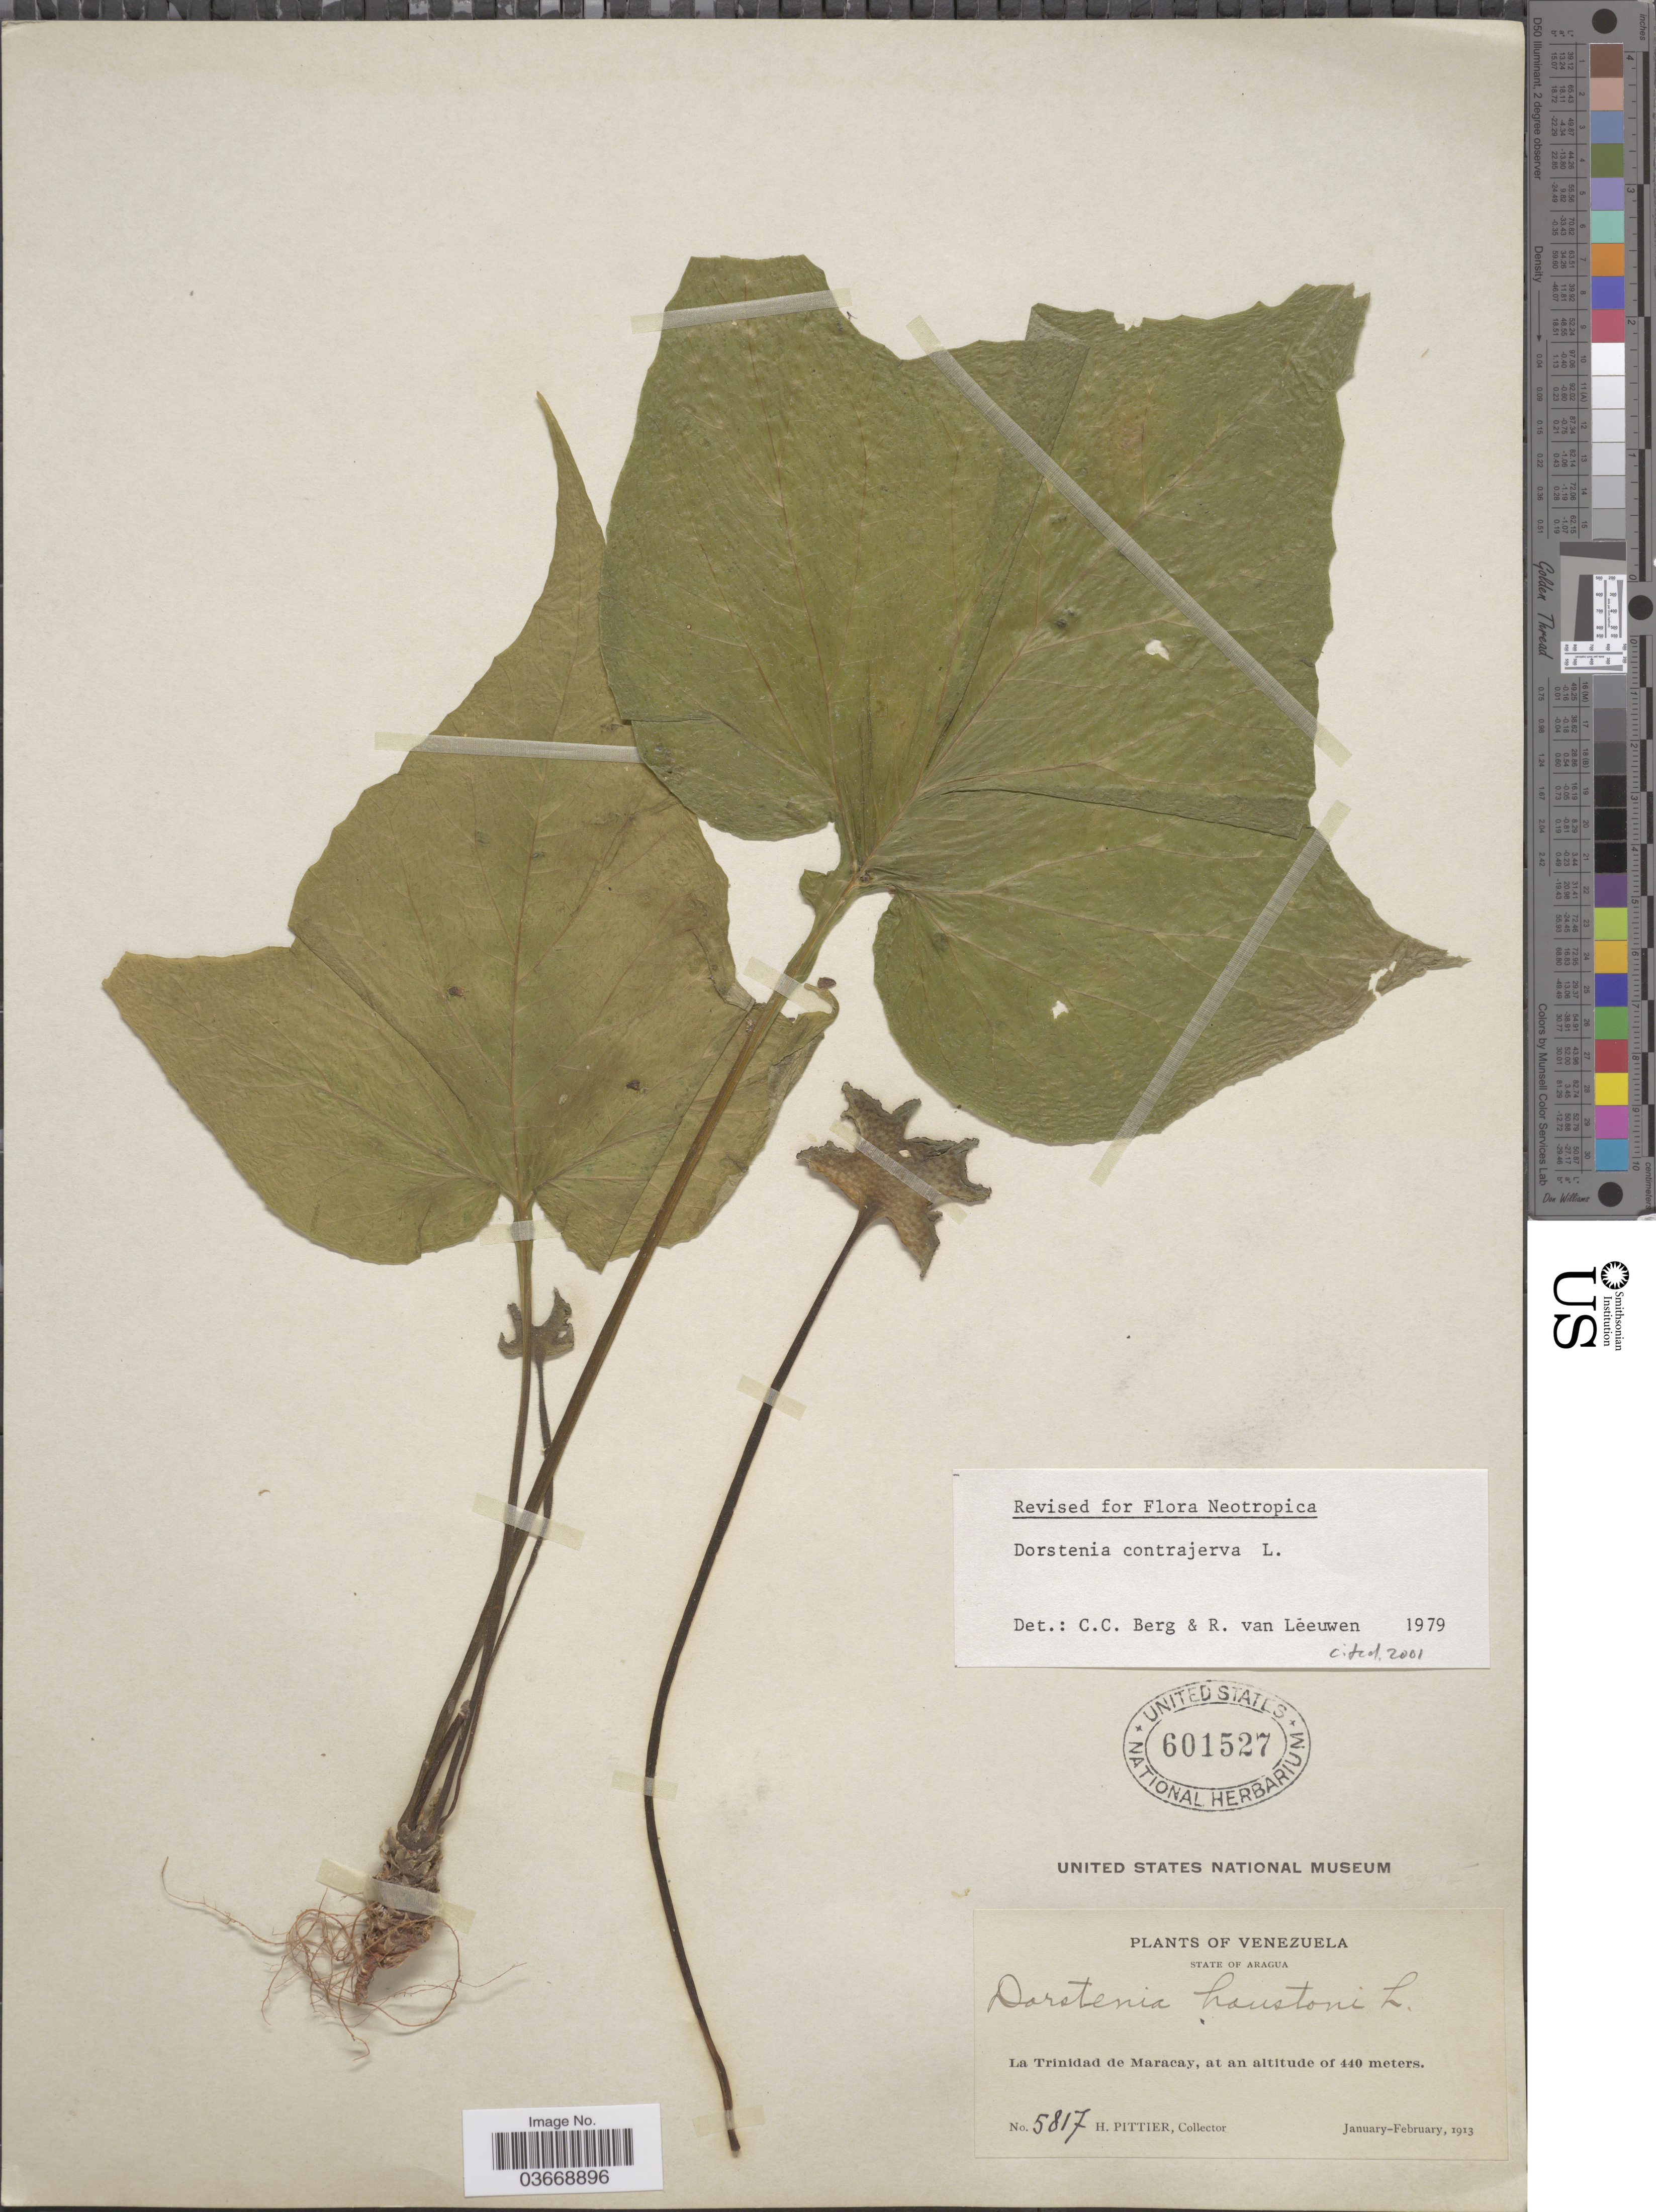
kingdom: Plantae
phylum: Tracheophyta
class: Magnoliopsida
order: Rosales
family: Moraceae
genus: Dorstenia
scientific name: Dorstenia contrajerva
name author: L.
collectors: H. F. Pittier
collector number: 5817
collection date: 1913-01/1913-02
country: Venezuela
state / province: Aragua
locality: La Trinidad de Maracay.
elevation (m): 440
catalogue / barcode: US 601527